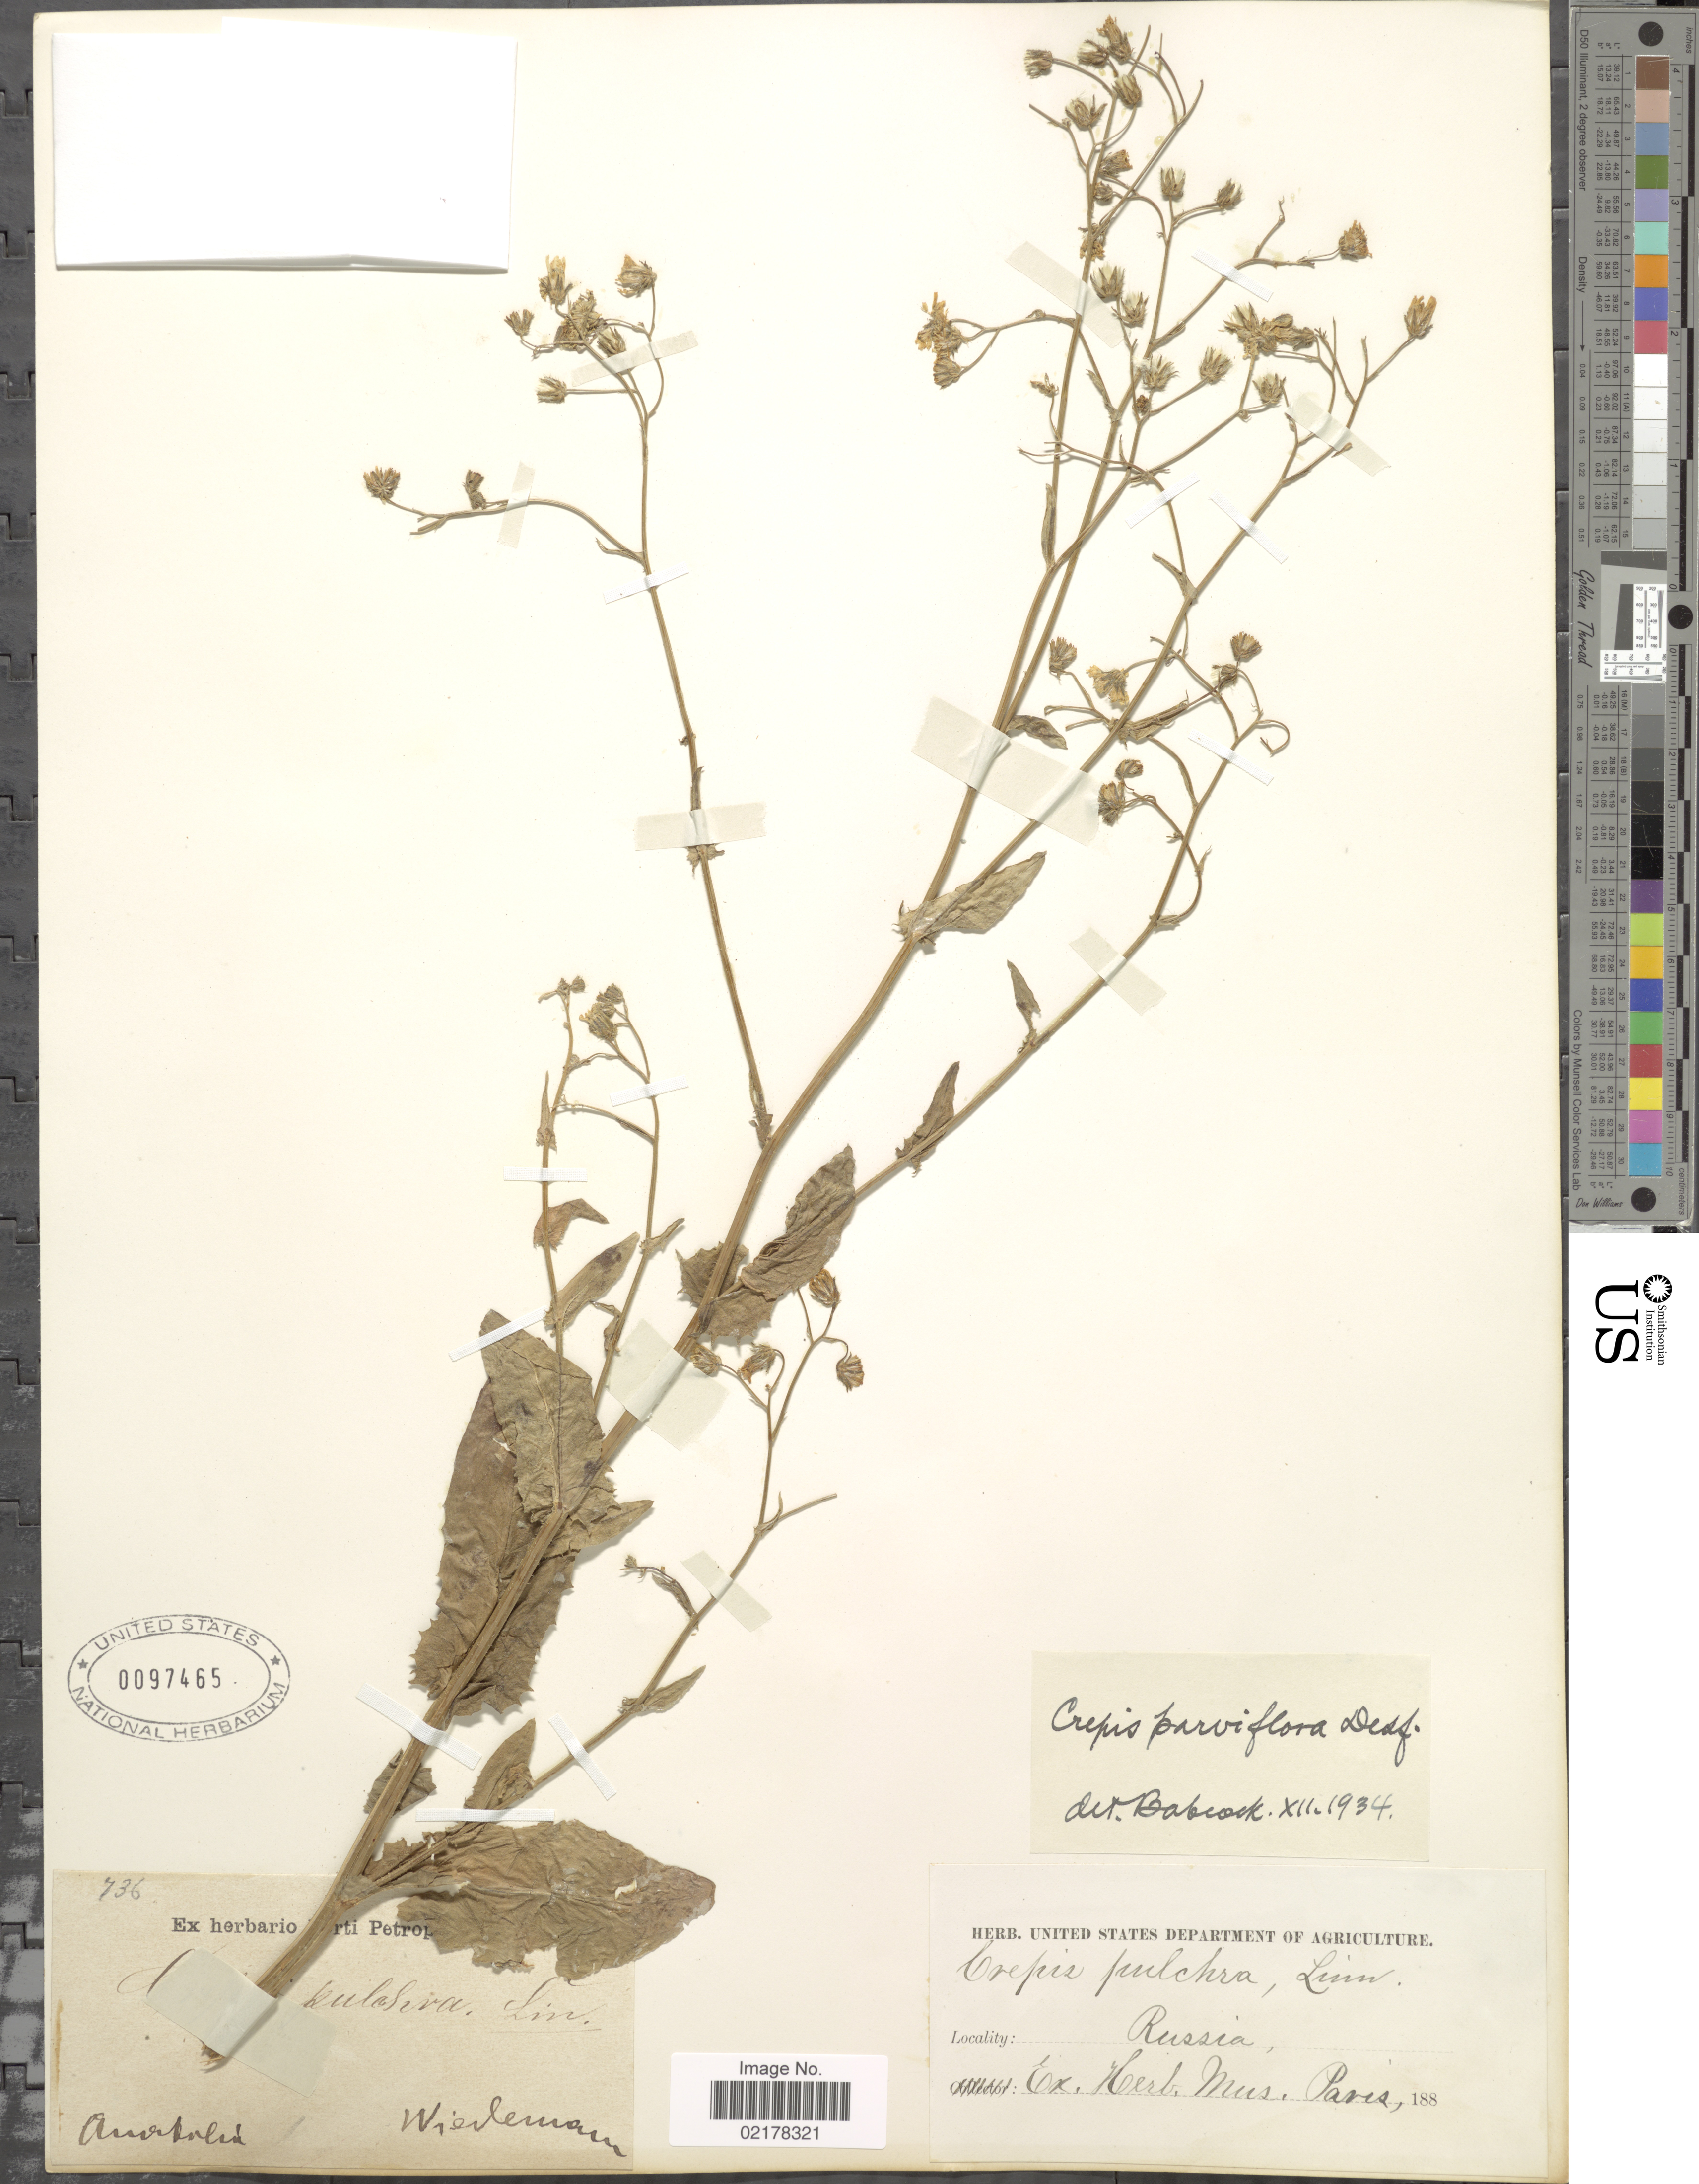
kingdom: Plantae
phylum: Tracheophyta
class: Magnoliopsida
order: Asterales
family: Asteraceae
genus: Crepis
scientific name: Crepis virens subsp. parviflora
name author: Arcang.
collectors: -. Wiedermann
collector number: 736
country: Turkey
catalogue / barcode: US 97465